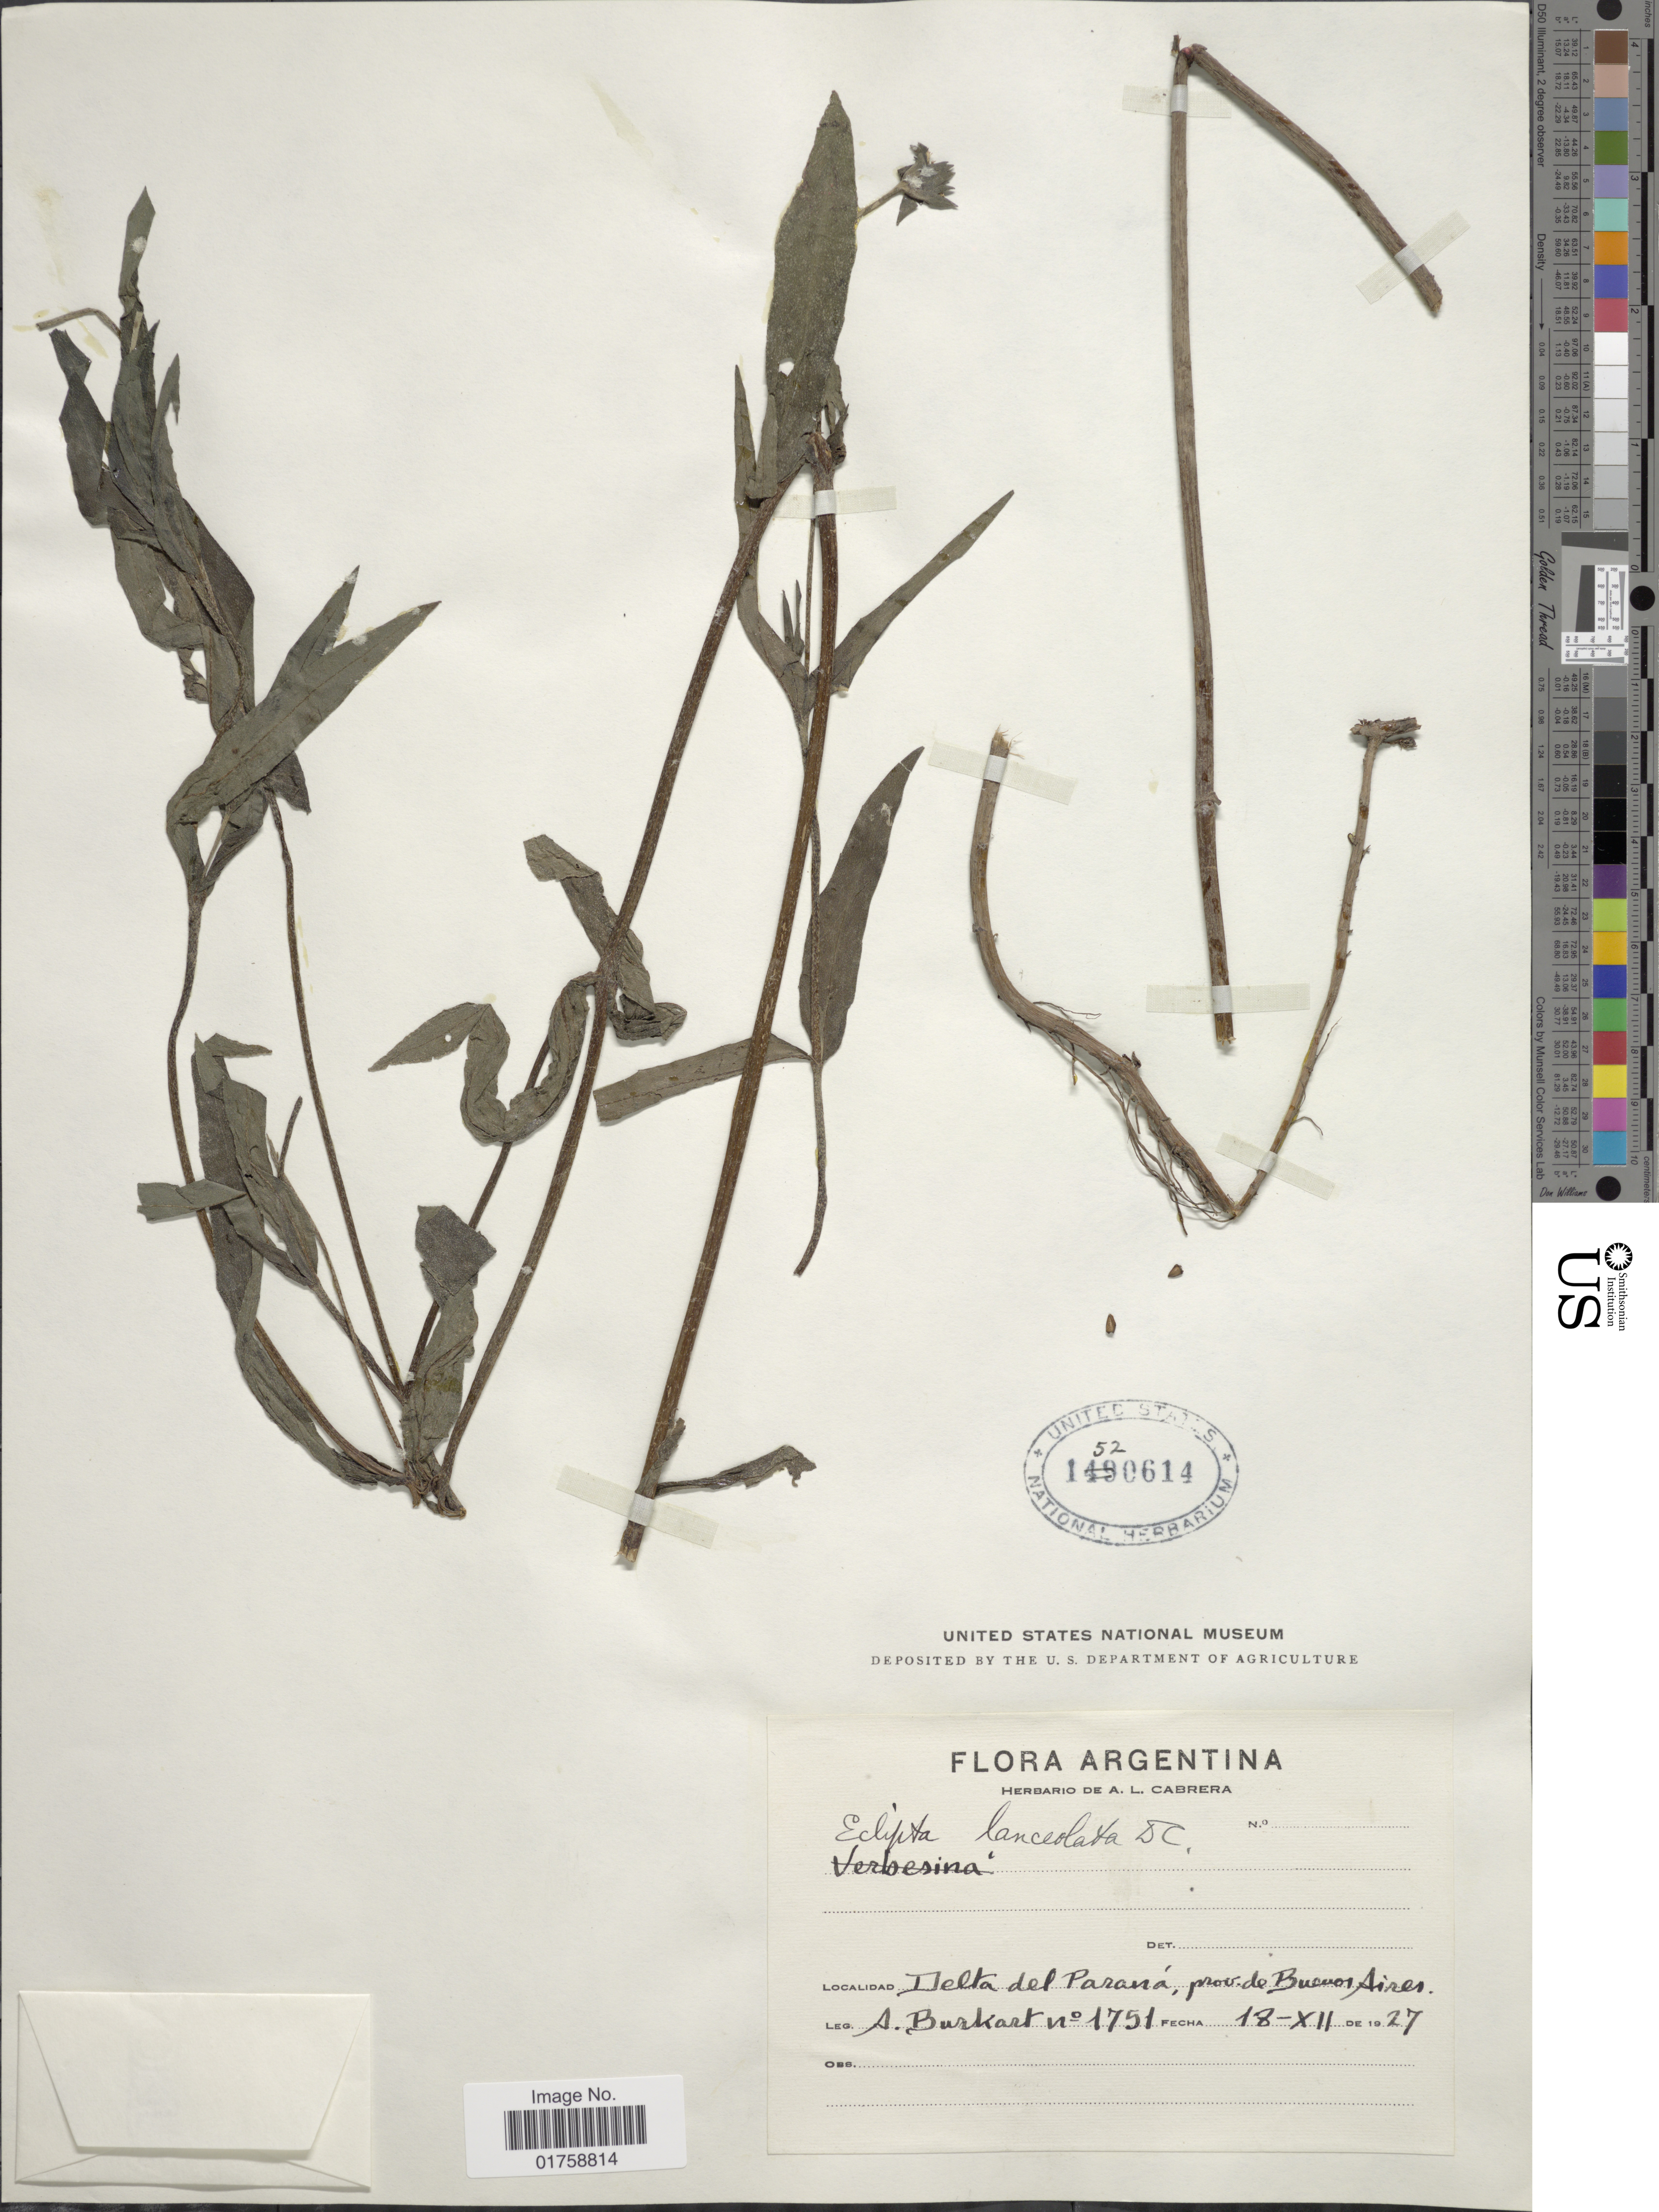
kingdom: Plantae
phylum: Tracheophyta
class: Magnoliopsida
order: Asterales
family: Asteraceae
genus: Eclipta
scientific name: Eclipta megapotamica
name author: (Spreng.) Sch. Bip.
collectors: A. E. Burkart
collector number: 1751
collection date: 1927-12-18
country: Argentina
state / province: Buenos Aires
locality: Delta del Parano, prov. de Buenos Aires.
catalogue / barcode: US 1520614